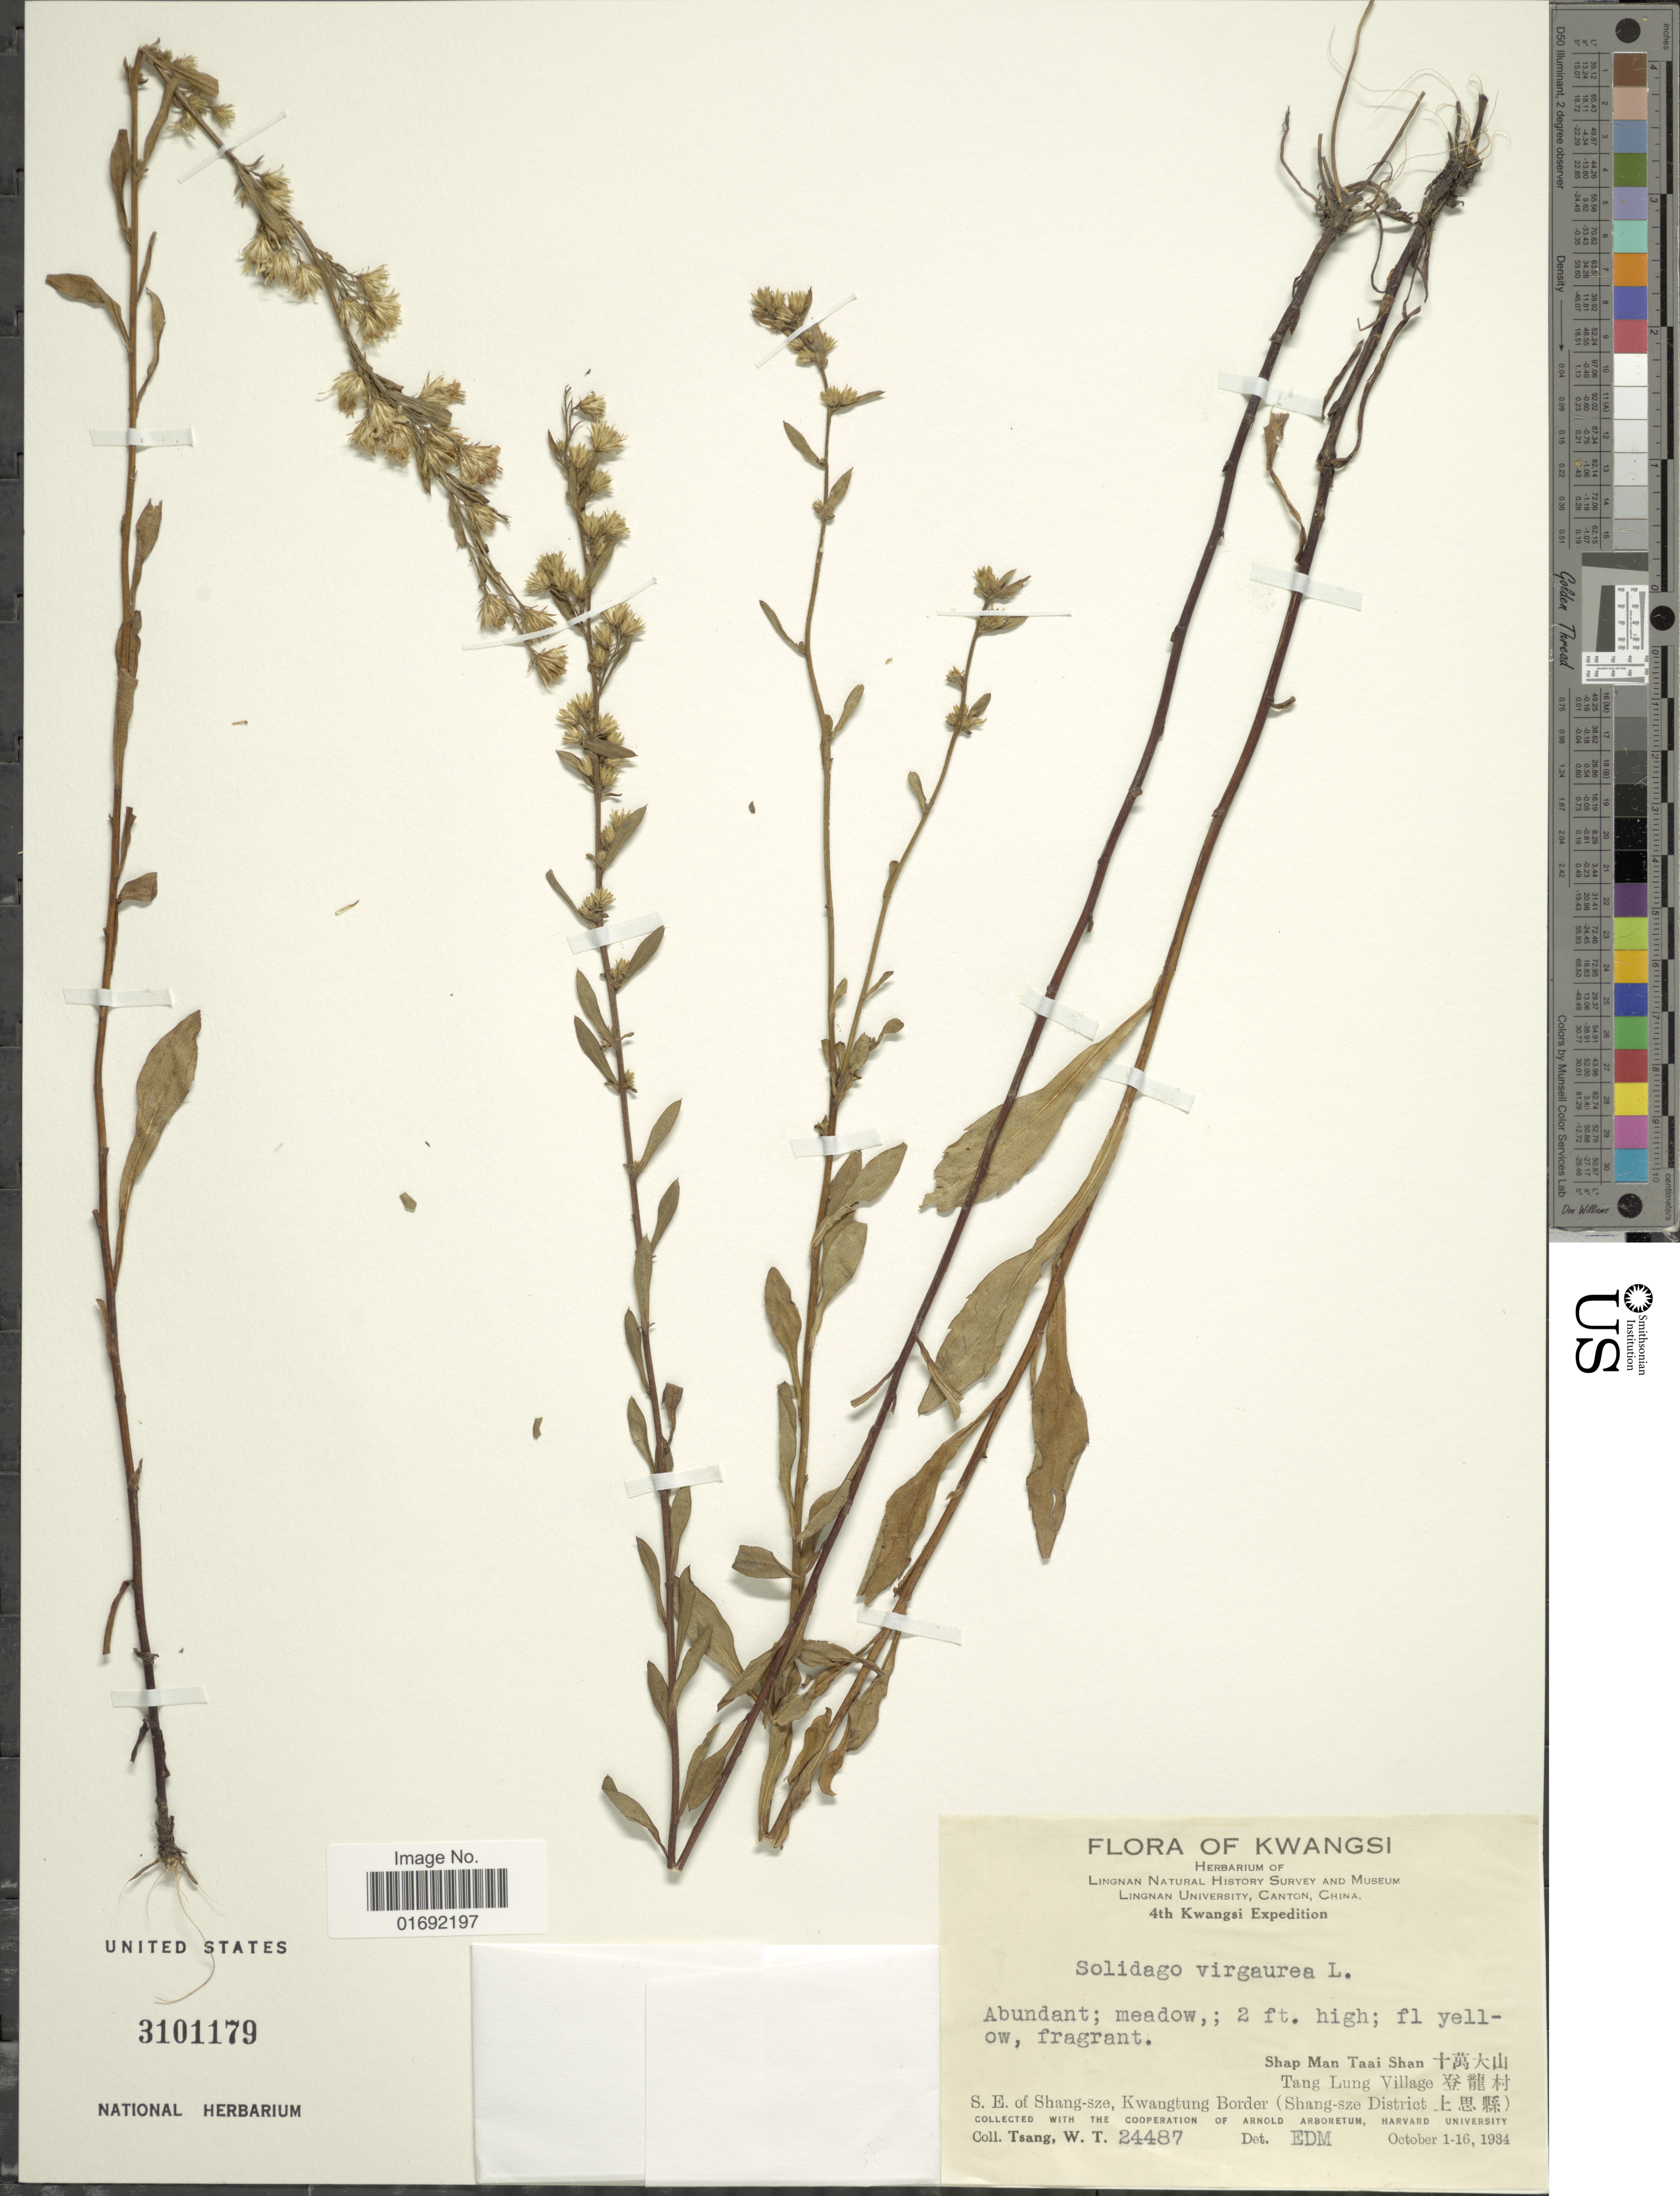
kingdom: Plantae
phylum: Tracheophyta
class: Magnoliopsida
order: Asterales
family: Asteraceae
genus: Solidago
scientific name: Solidago virgaurea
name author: L.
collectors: W. T. Tsang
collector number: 24487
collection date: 1934-10-01/1934-10-16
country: China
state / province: Guangxi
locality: Kwangsi, S. E. of Shang-sze, Shap Man Taai Shan, Tang Lung Village, Kwangtung Border (Shang-sze District)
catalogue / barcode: US 3101179